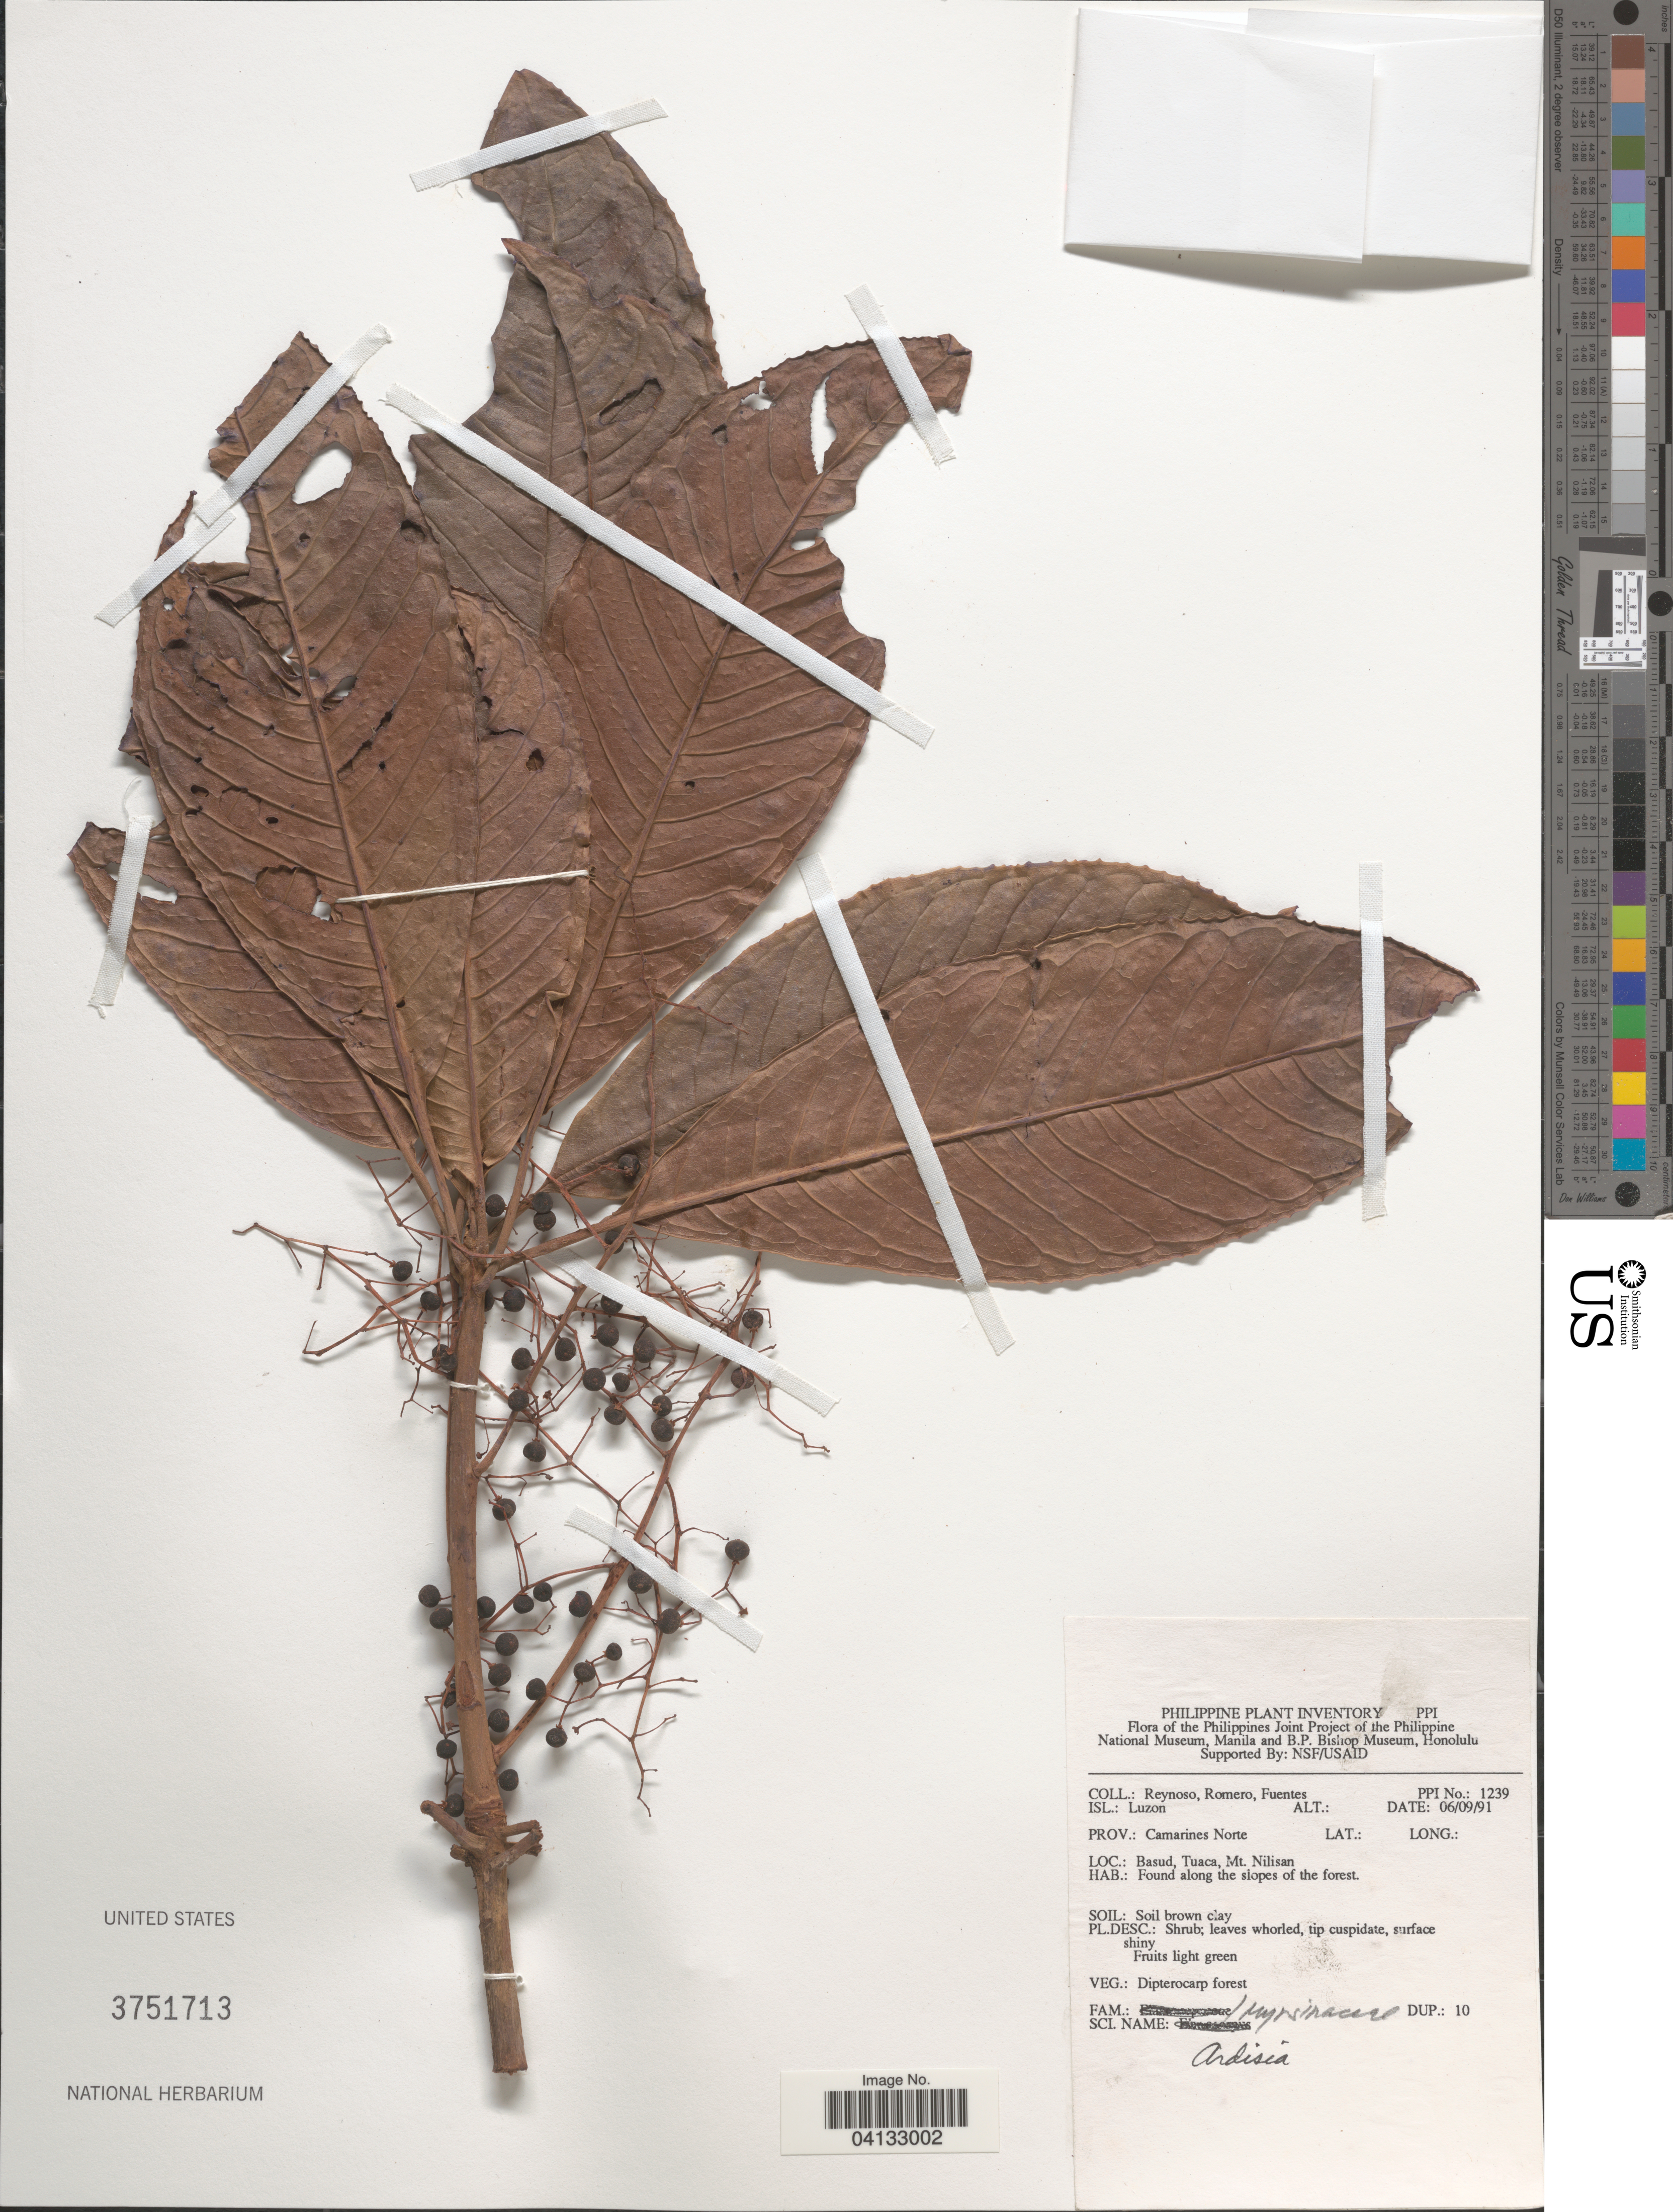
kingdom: Plantae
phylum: Tracheophyta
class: Magnoliopsida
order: Ericales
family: Primulaceae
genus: Ardisia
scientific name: Ardisia sp.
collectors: E. Reynoso, -. Romero & -. Fuentes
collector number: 1239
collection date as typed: Transcribed d/m/y: 6/9/91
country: Philippines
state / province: Bicol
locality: Isl.: Luzon. Prov.: Camarines Norte. Basud, Tuaca, Mt. Nilisan.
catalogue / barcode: US 3751713